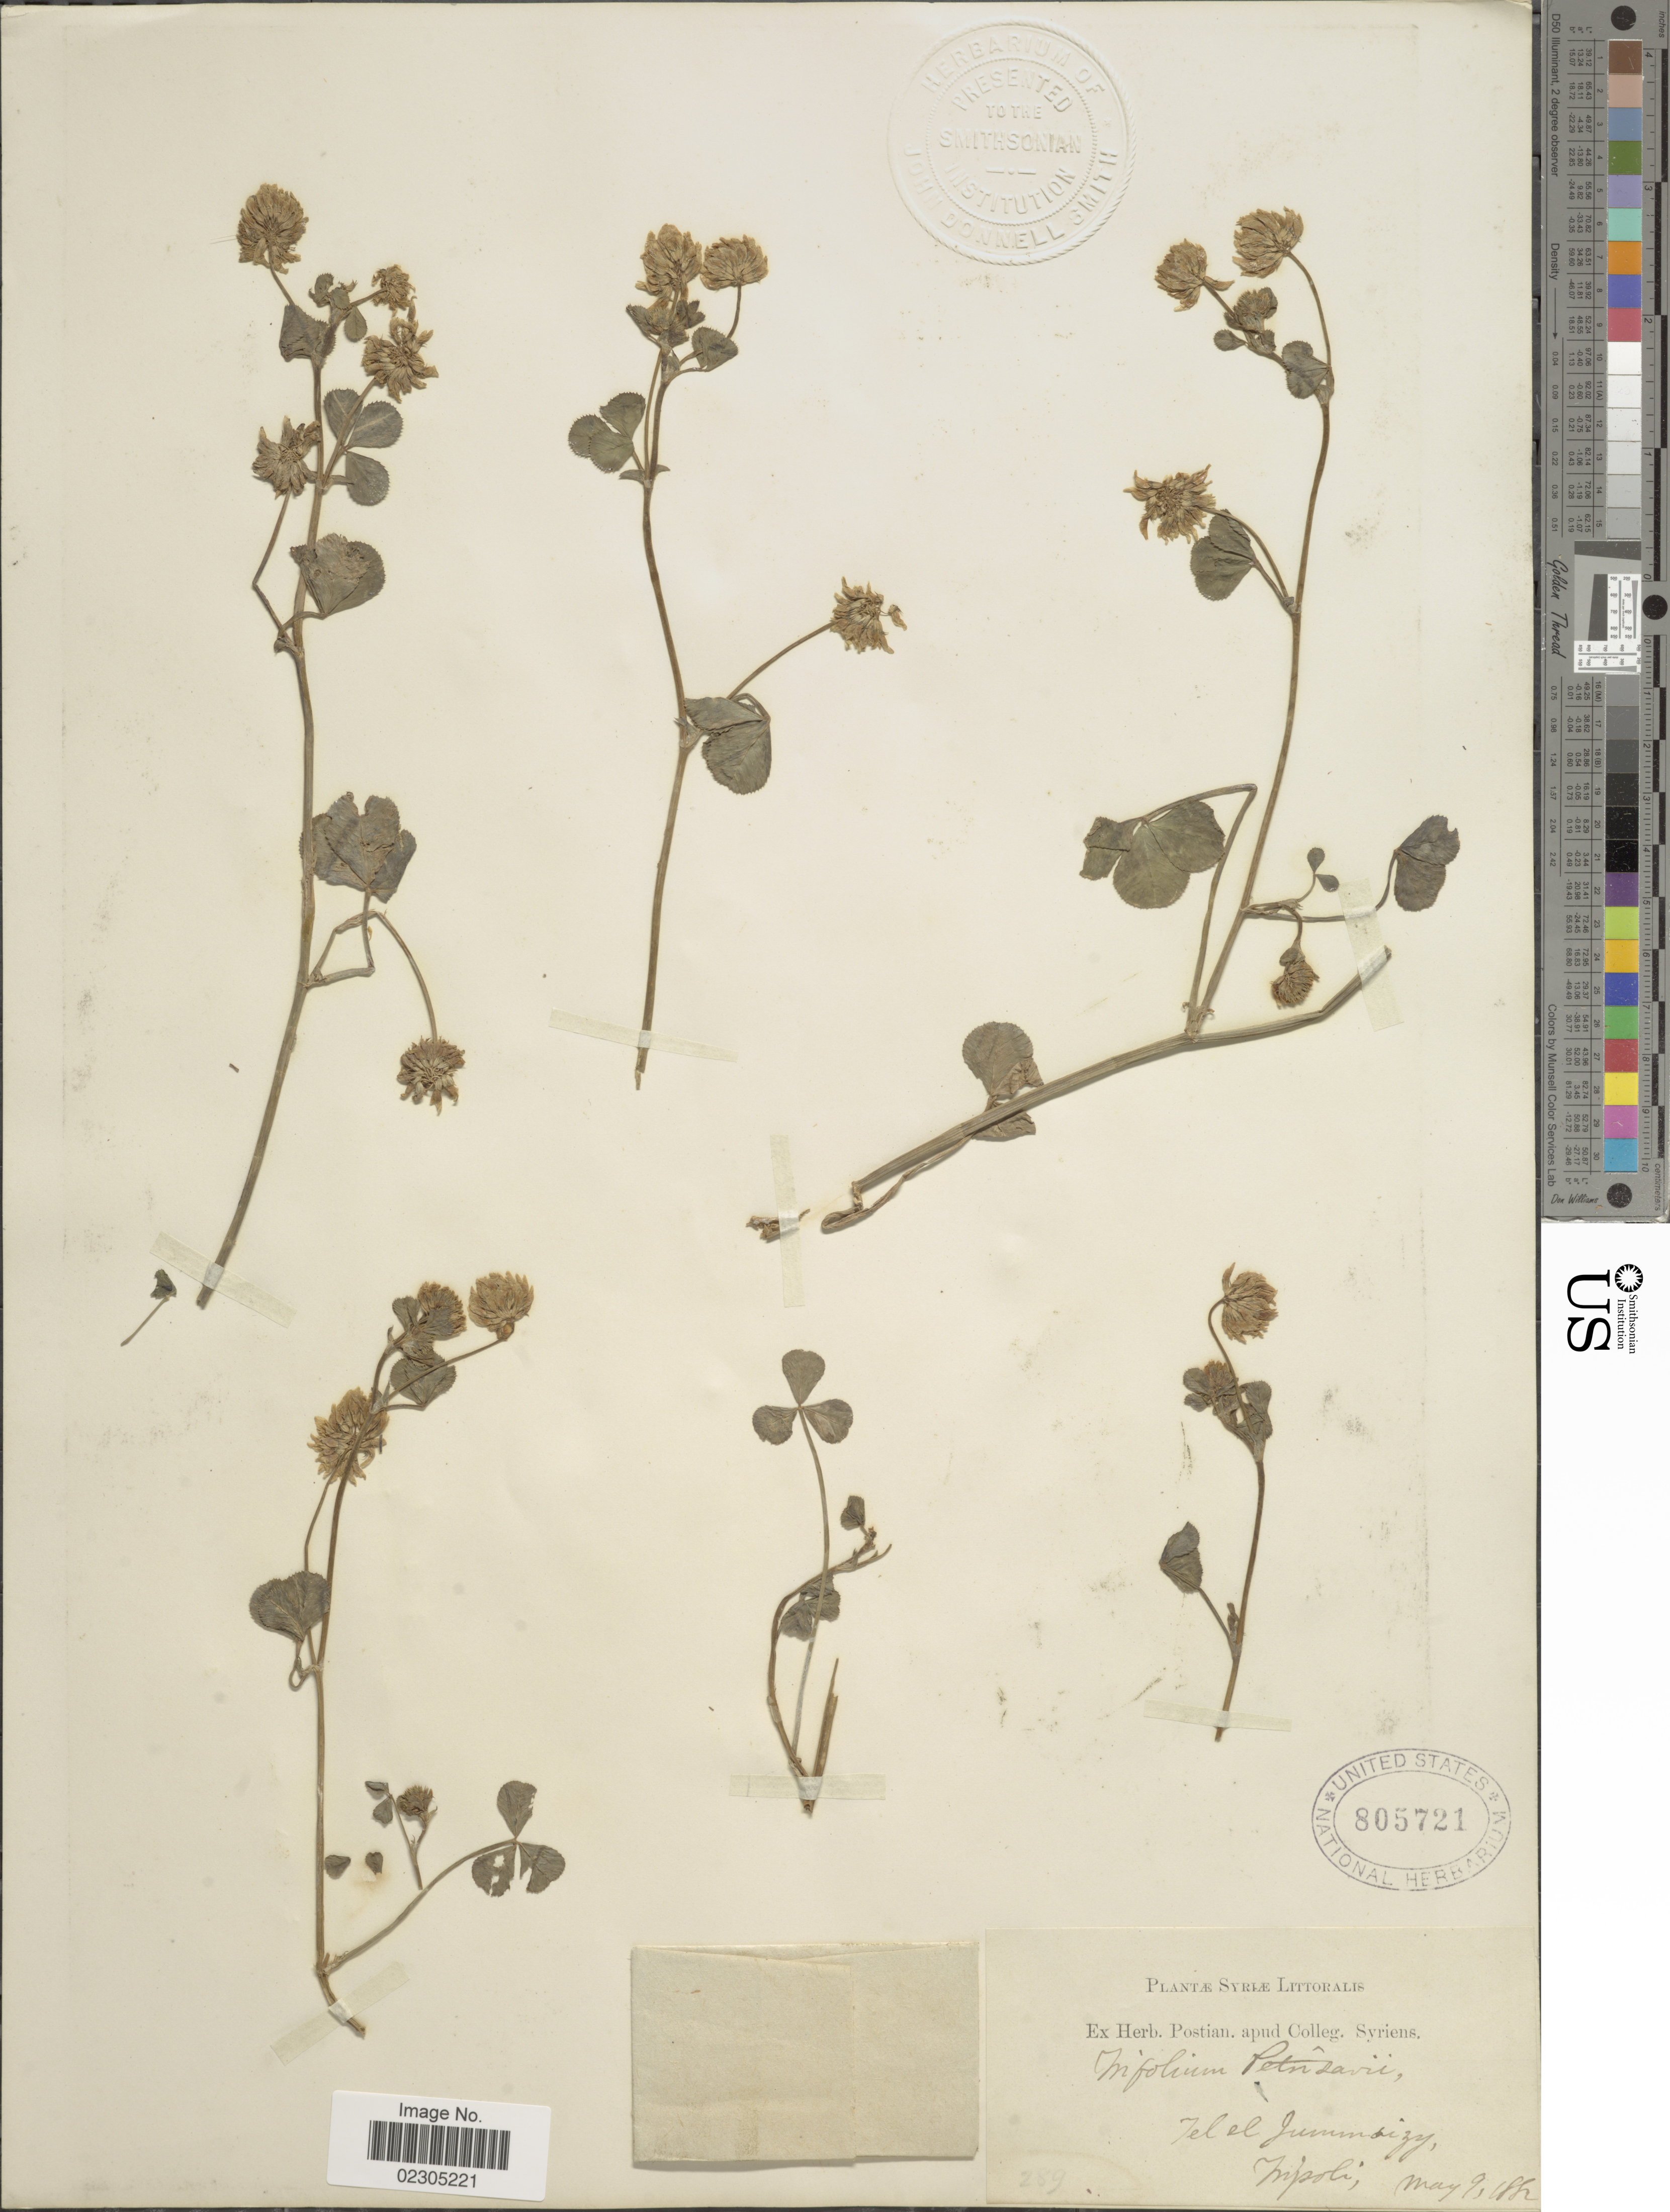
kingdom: Plantae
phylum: Tracheophyta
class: Magnoliopsida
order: Fabales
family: Fabaceae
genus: Trifolium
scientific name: Trifolium nigrescens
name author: Viv.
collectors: ex herb. Postian. apud Colleg. Syriens. Protest. USE "Fannie P. A. Shepard" (10308853) AS PRIMARY COLLECTOR INSTEAD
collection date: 1882-05-09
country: Syria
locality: Syriae Littoralis, jel el Jummbizy. Inpsoli. [interpreted]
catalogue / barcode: US 805721